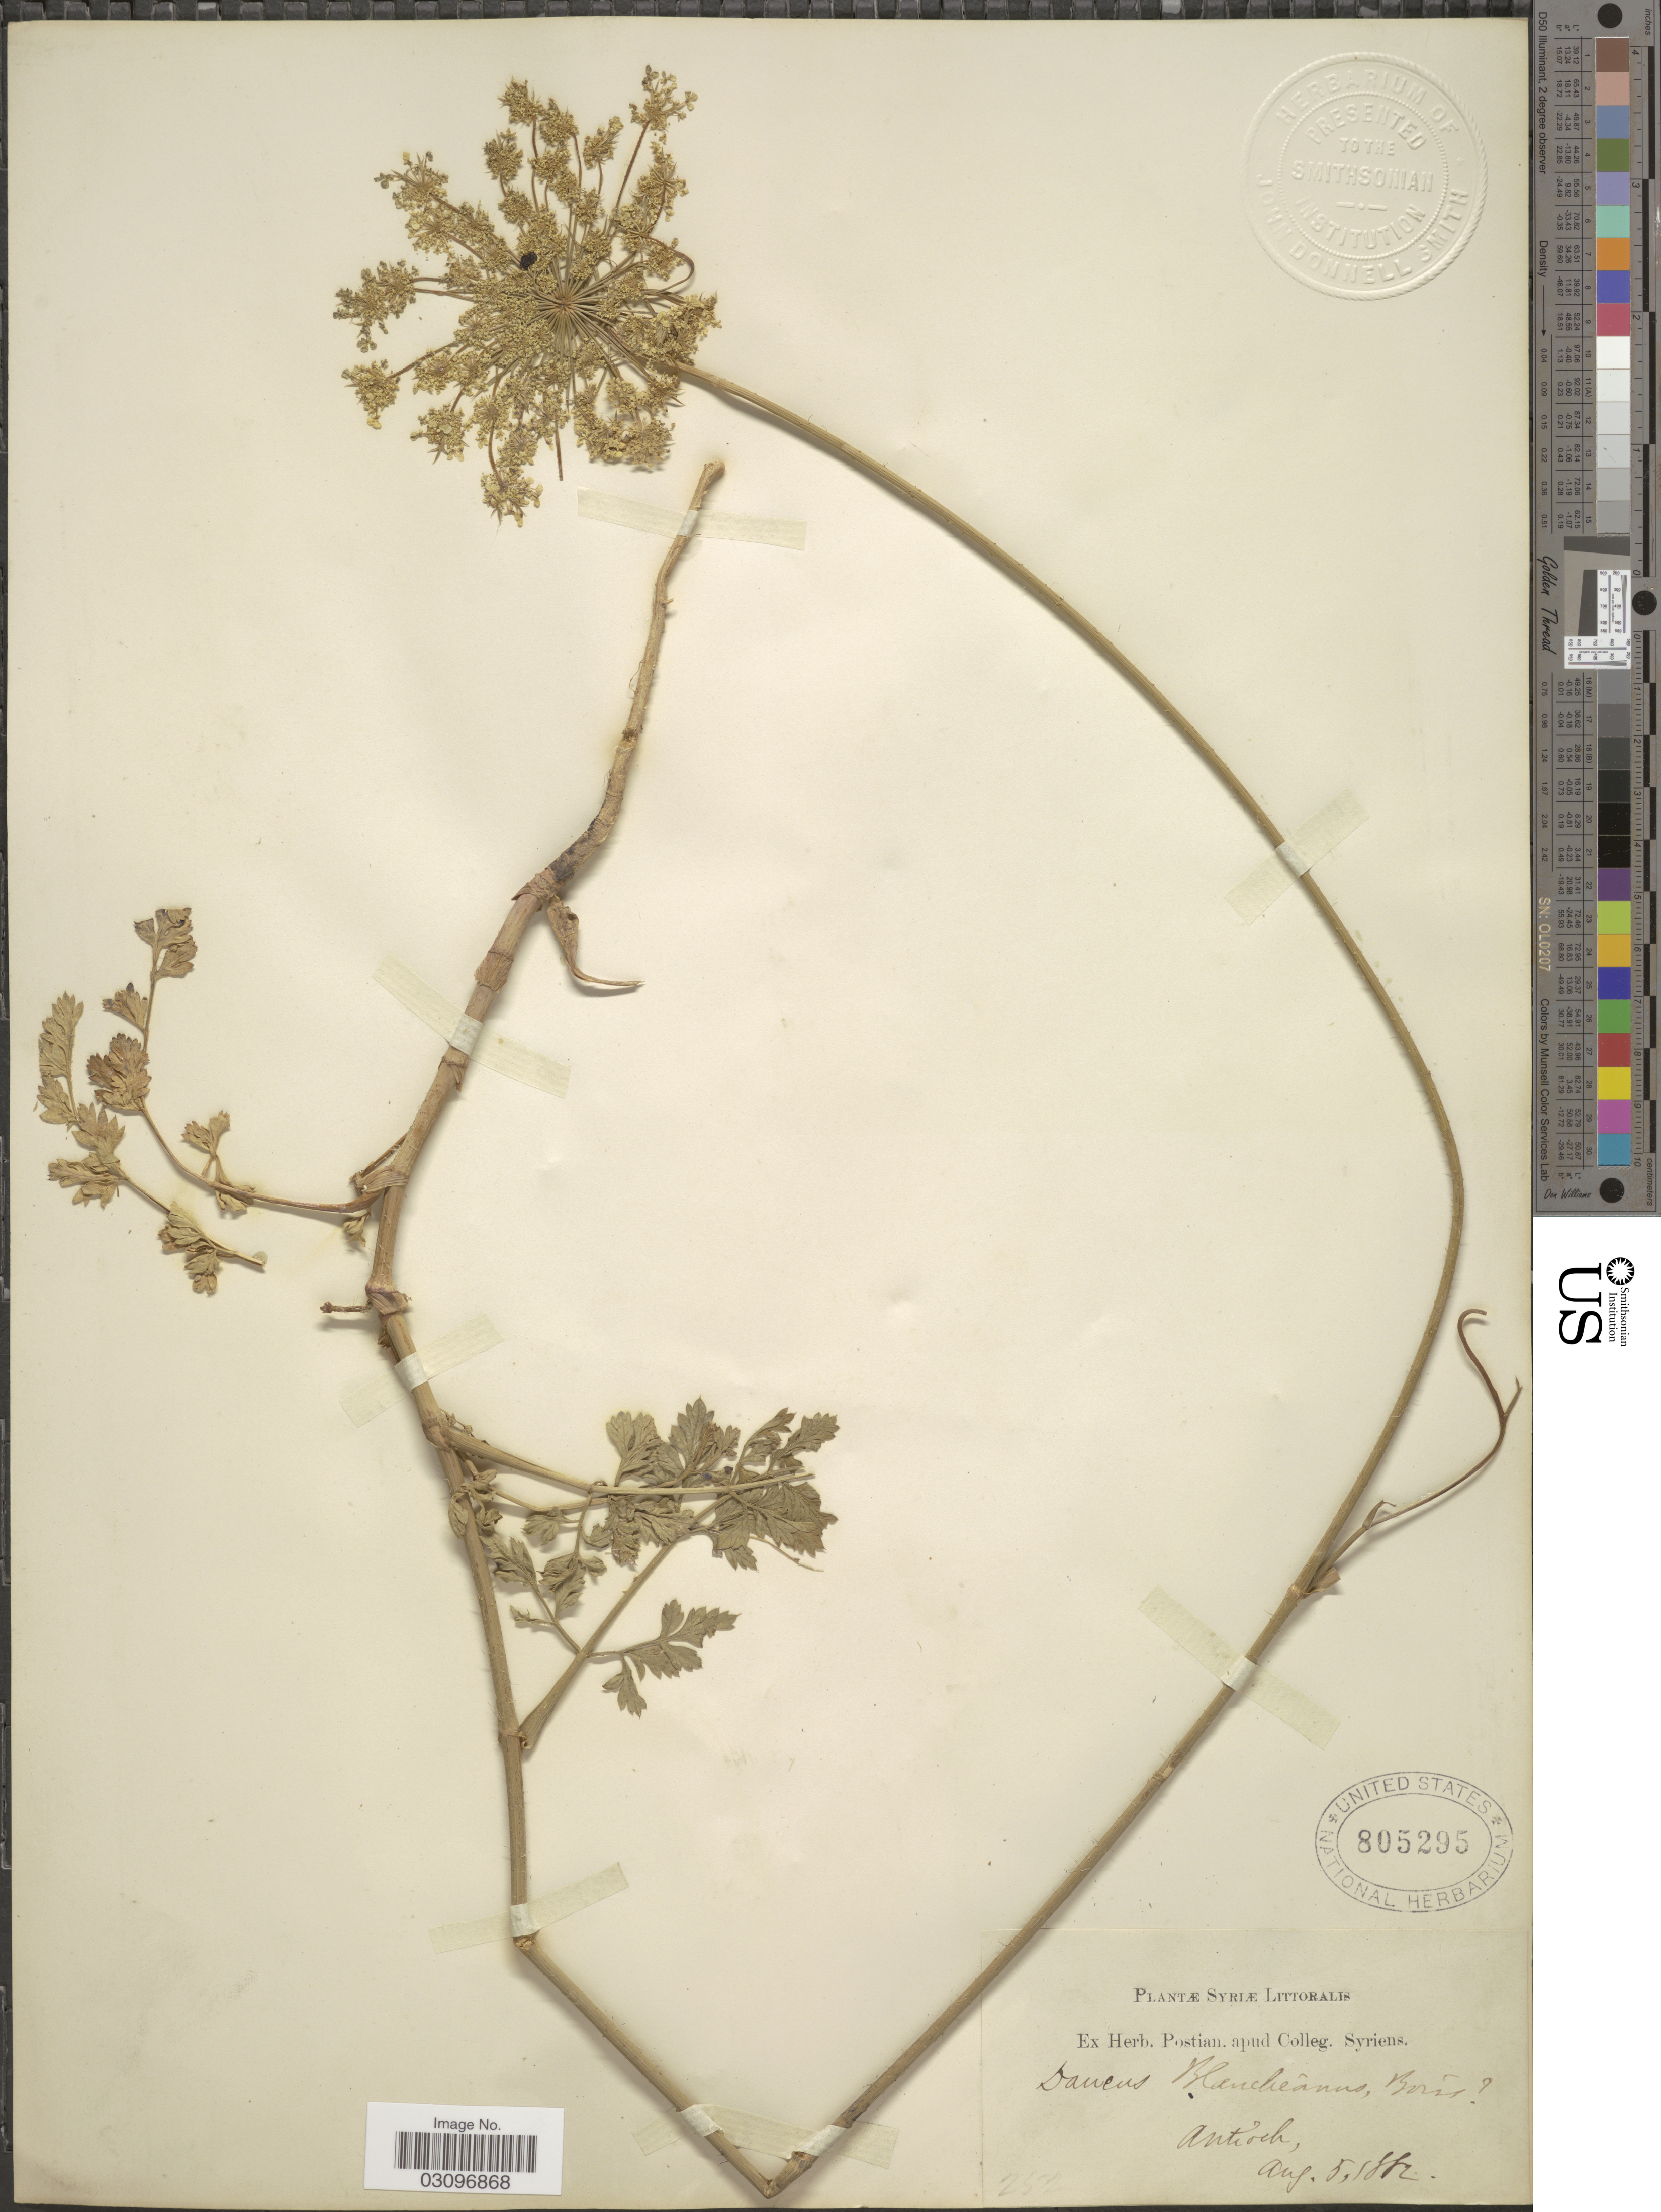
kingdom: Plantae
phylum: Tracheophyta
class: Magnoliopsida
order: Apiales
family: Apiaceae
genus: Daucus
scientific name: Daucus blancheanus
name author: Boiss.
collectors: ex herb. Postian. apud Colleg. Syriens. Protest. USE "Fannie P. A. Shepard" (10308853) AS PRIMARY COLLECTOR INSTEAD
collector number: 252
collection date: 1882-08-05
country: Syria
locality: Syriæ Littoralis. Antioch.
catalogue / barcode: US 805295